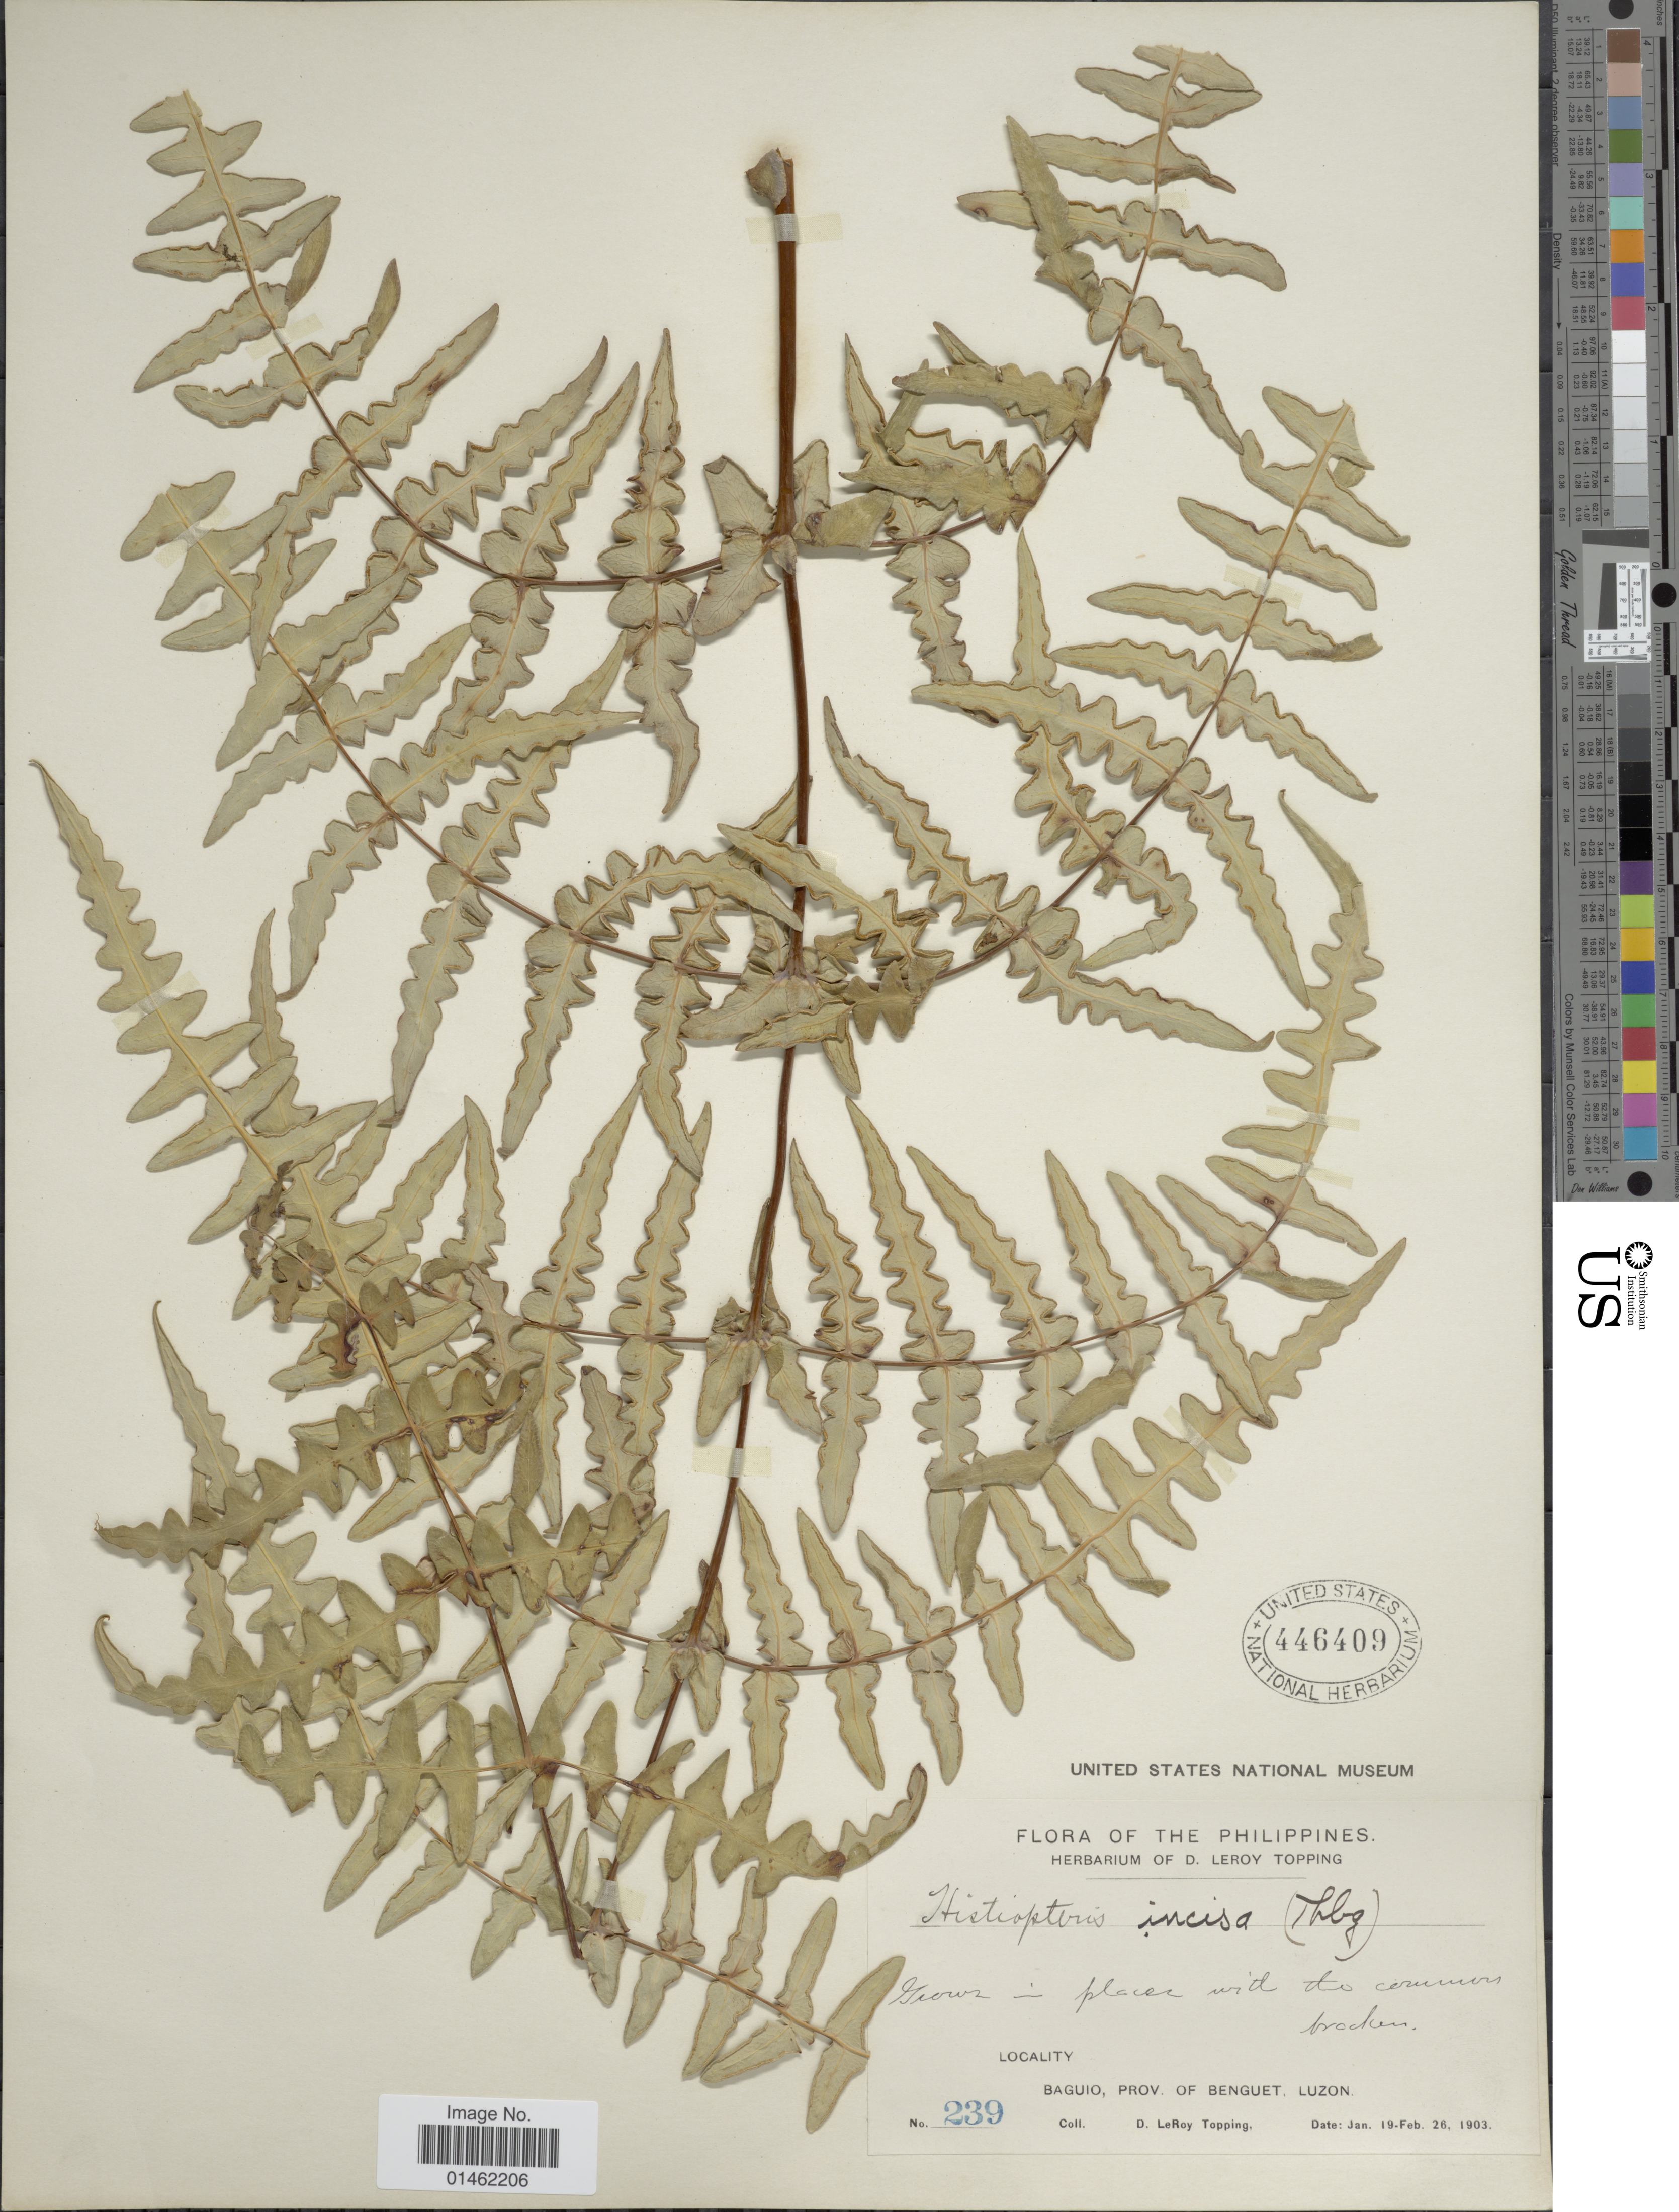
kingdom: Plantae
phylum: Tracheophyta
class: Polypodiopsida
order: Polypodiales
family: Dennstaedtiaceae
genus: Histiopteris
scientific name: Histiopteris incisa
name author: (Thunb.) J. Sm.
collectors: D. L. Topping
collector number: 239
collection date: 1903-01-19/1903-02-26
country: Philippines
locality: Baguio, Prov. of Benguet, Luzon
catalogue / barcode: US 446409